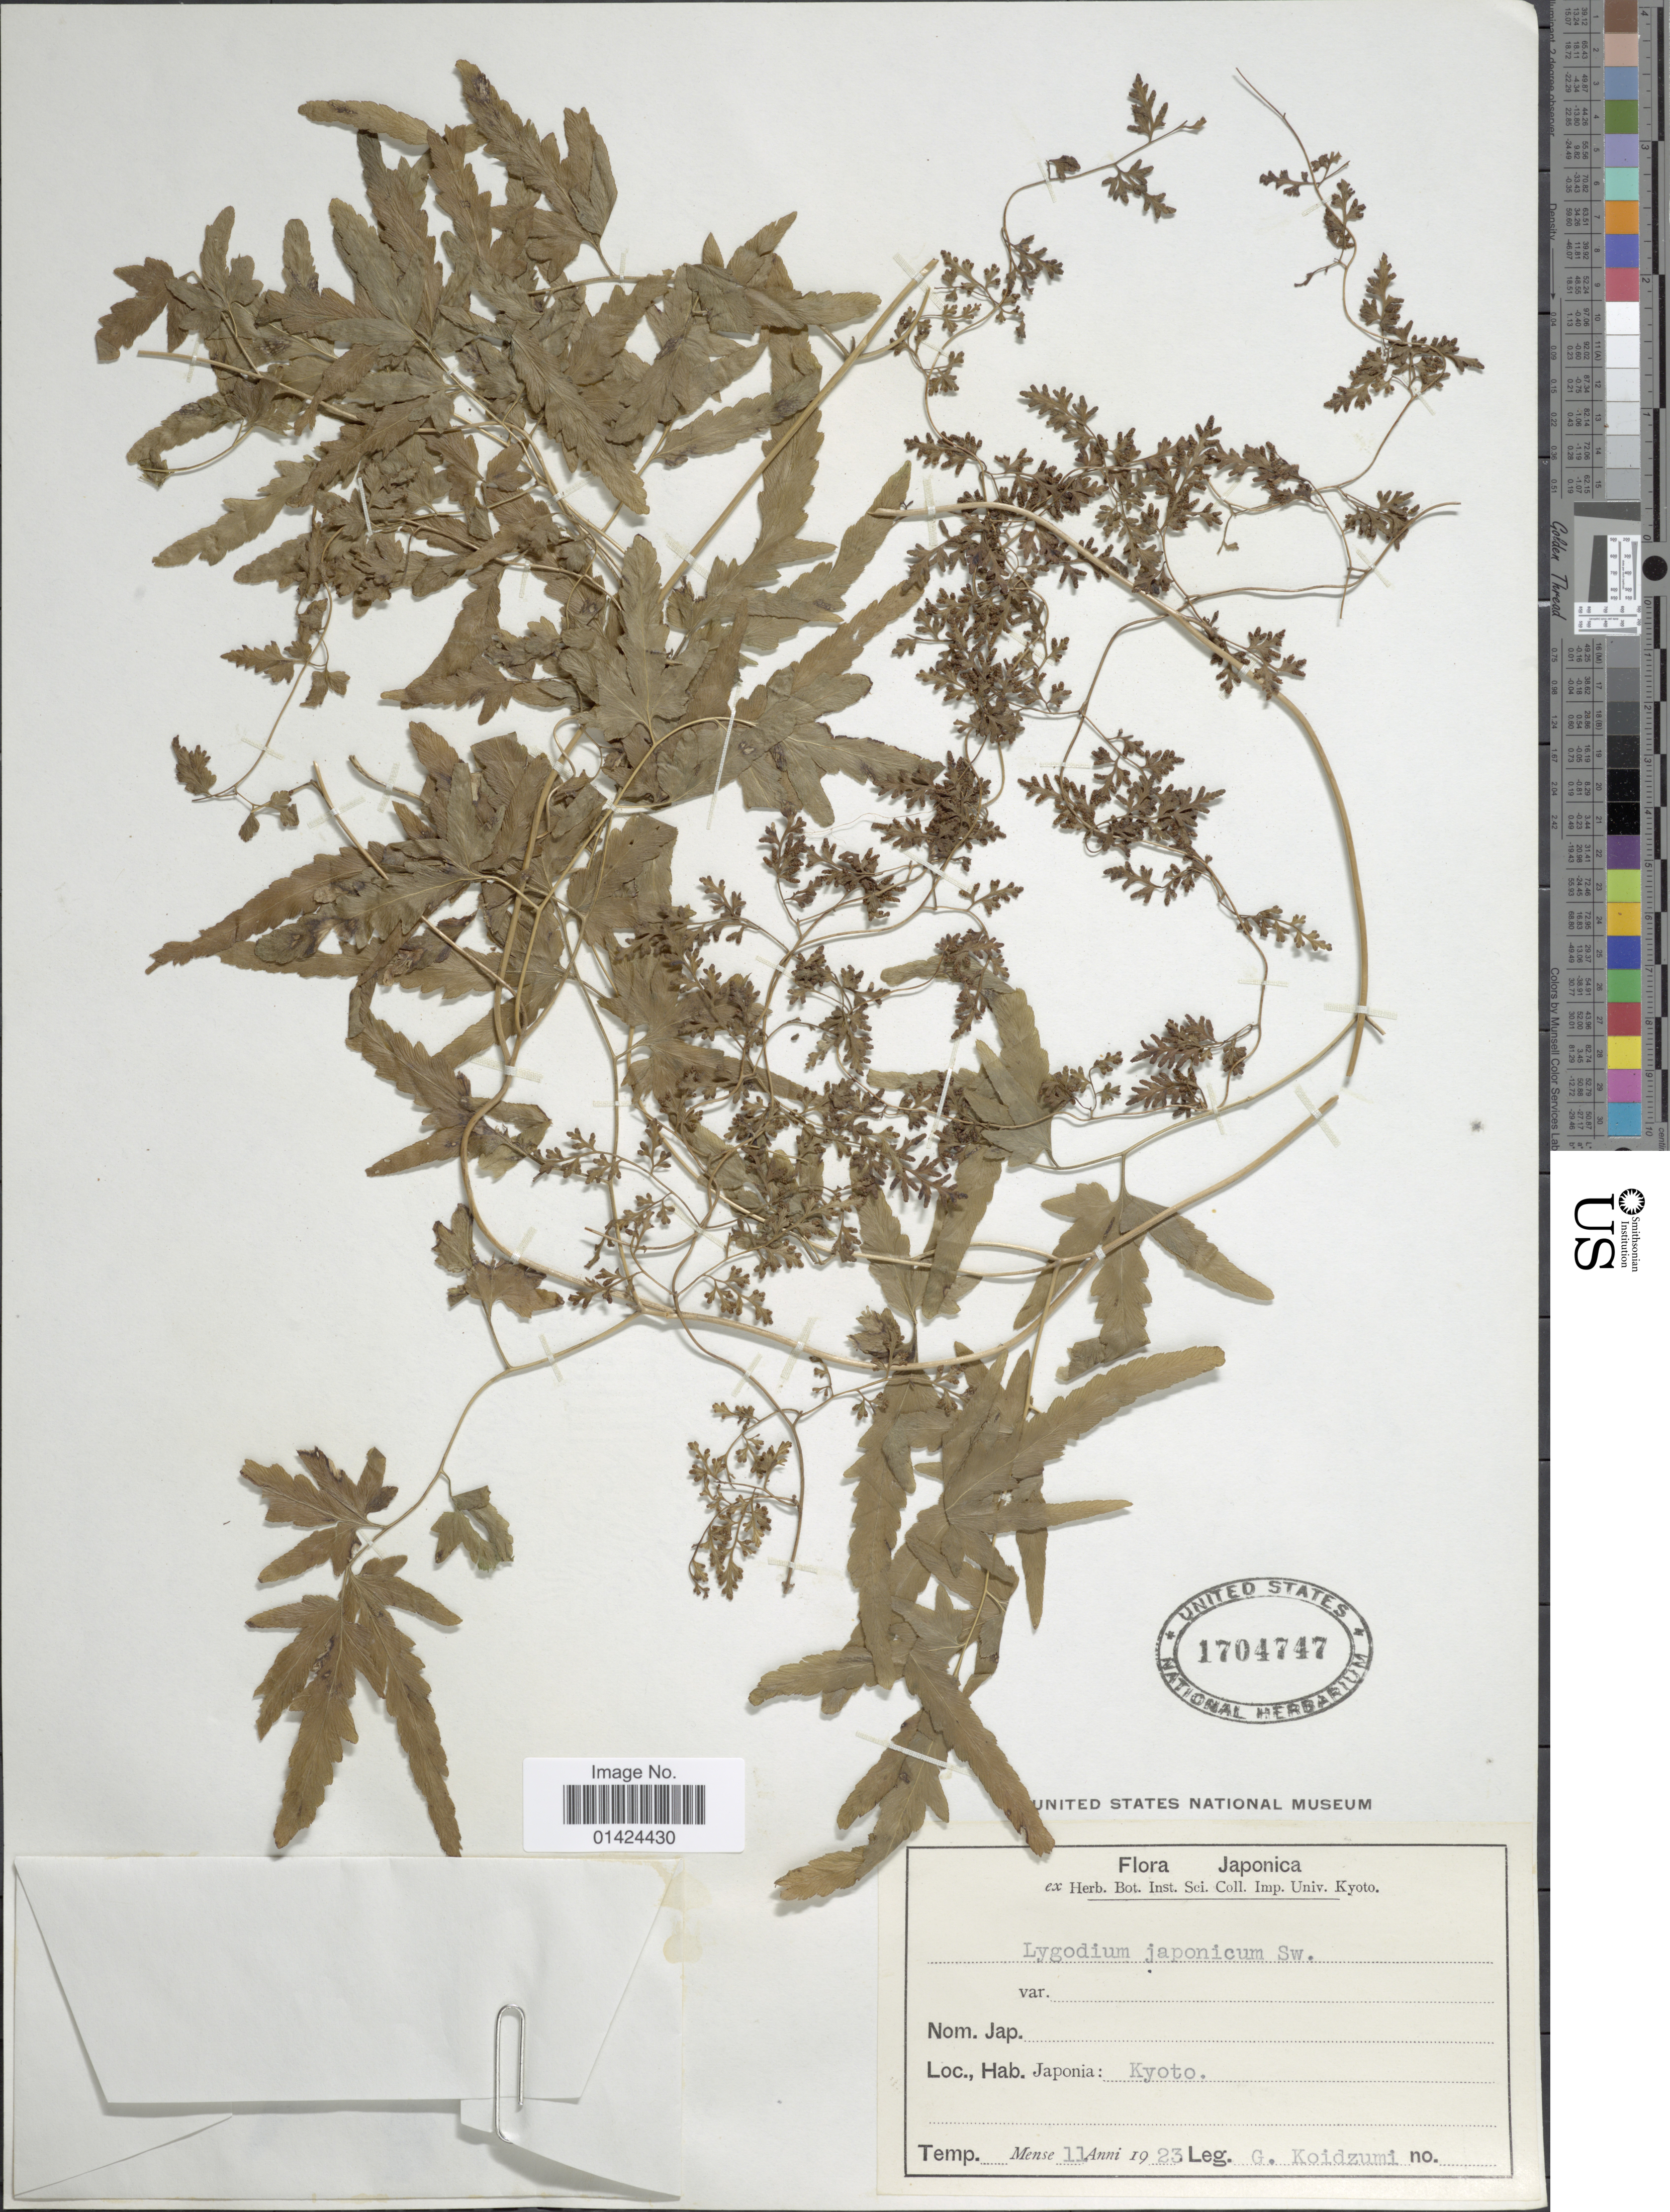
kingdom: Plantae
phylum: Tracheophyta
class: Polypodiopsida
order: Schizaeales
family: Lygodiaceae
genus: Lygodium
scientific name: Lygodium japonicum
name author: (Thunb.) Sw.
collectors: G. Koidzumi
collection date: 1923-11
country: Japan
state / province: Kyoto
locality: Japonia.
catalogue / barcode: US 1704747